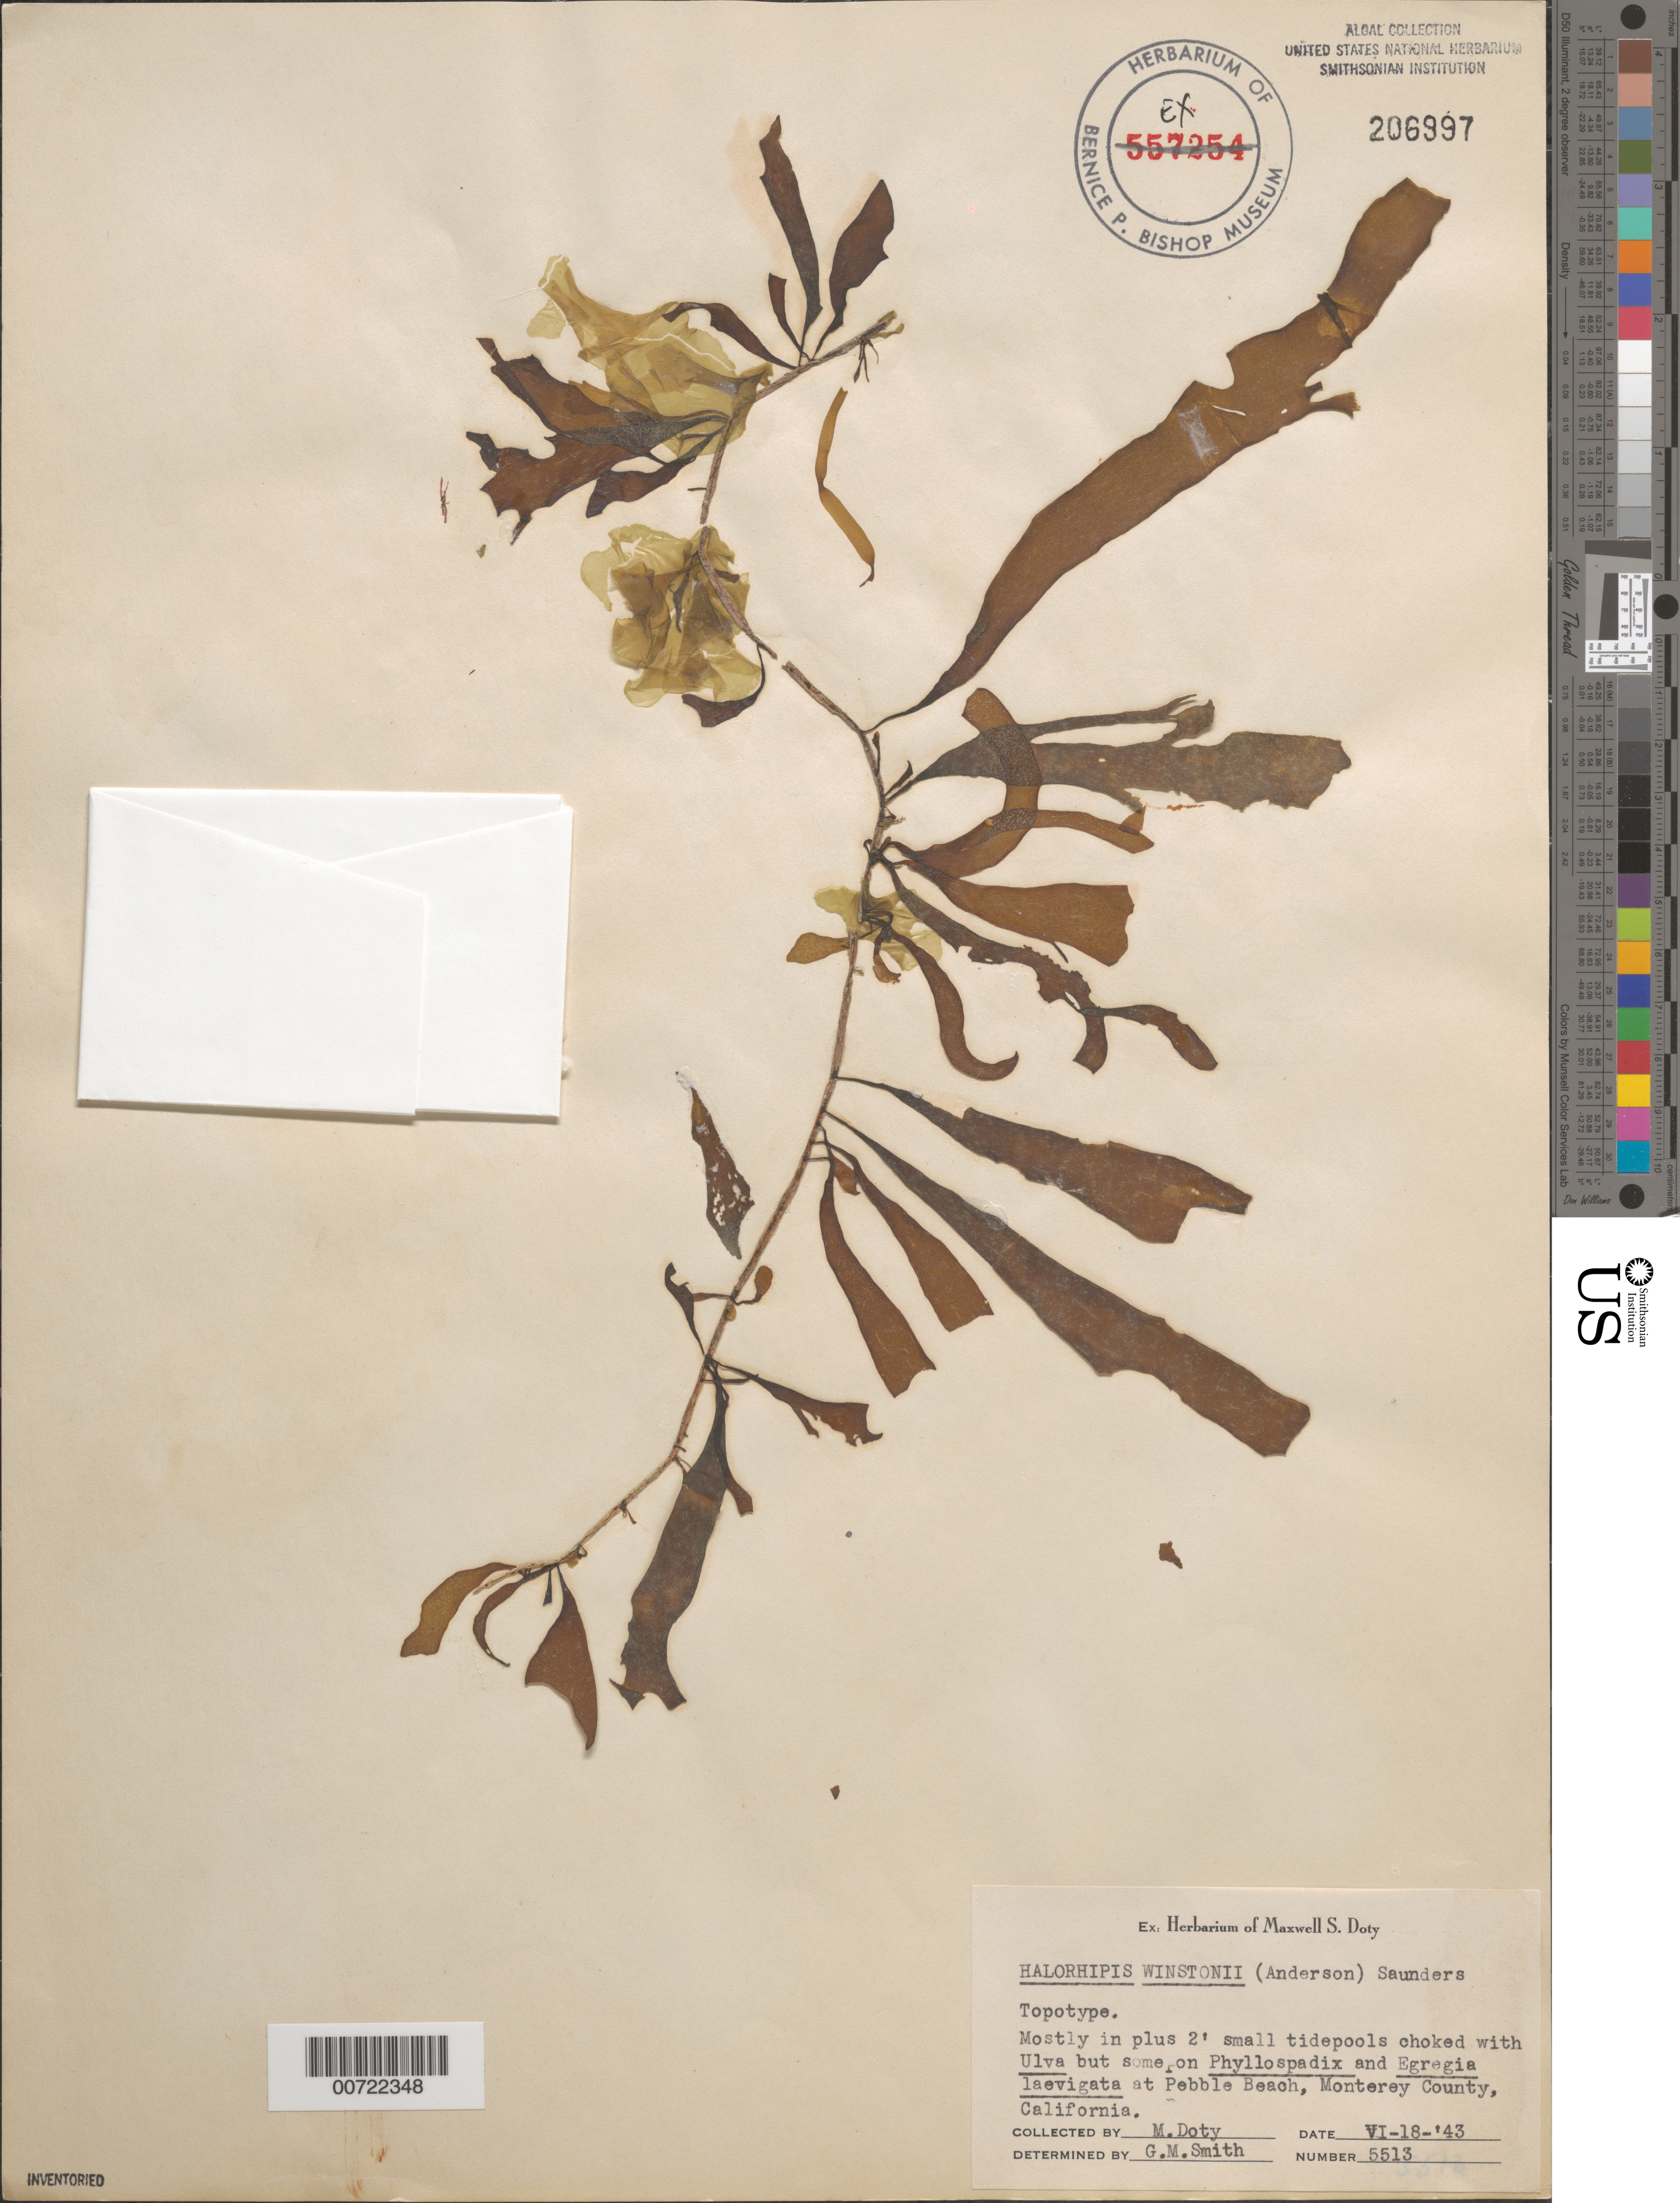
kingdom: Chromista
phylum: Ochrophyta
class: Phaeophyceae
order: Dictyosiphonales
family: Punctariaceae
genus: Halorhipis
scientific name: Halorhipis winstonii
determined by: Smith, G. M.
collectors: M. S. Doty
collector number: MSD 5513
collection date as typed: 18 Jun 1943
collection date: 1943-06-18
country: United States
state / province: California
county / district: Monterey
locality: Pebble Beach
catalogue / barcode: US 206997